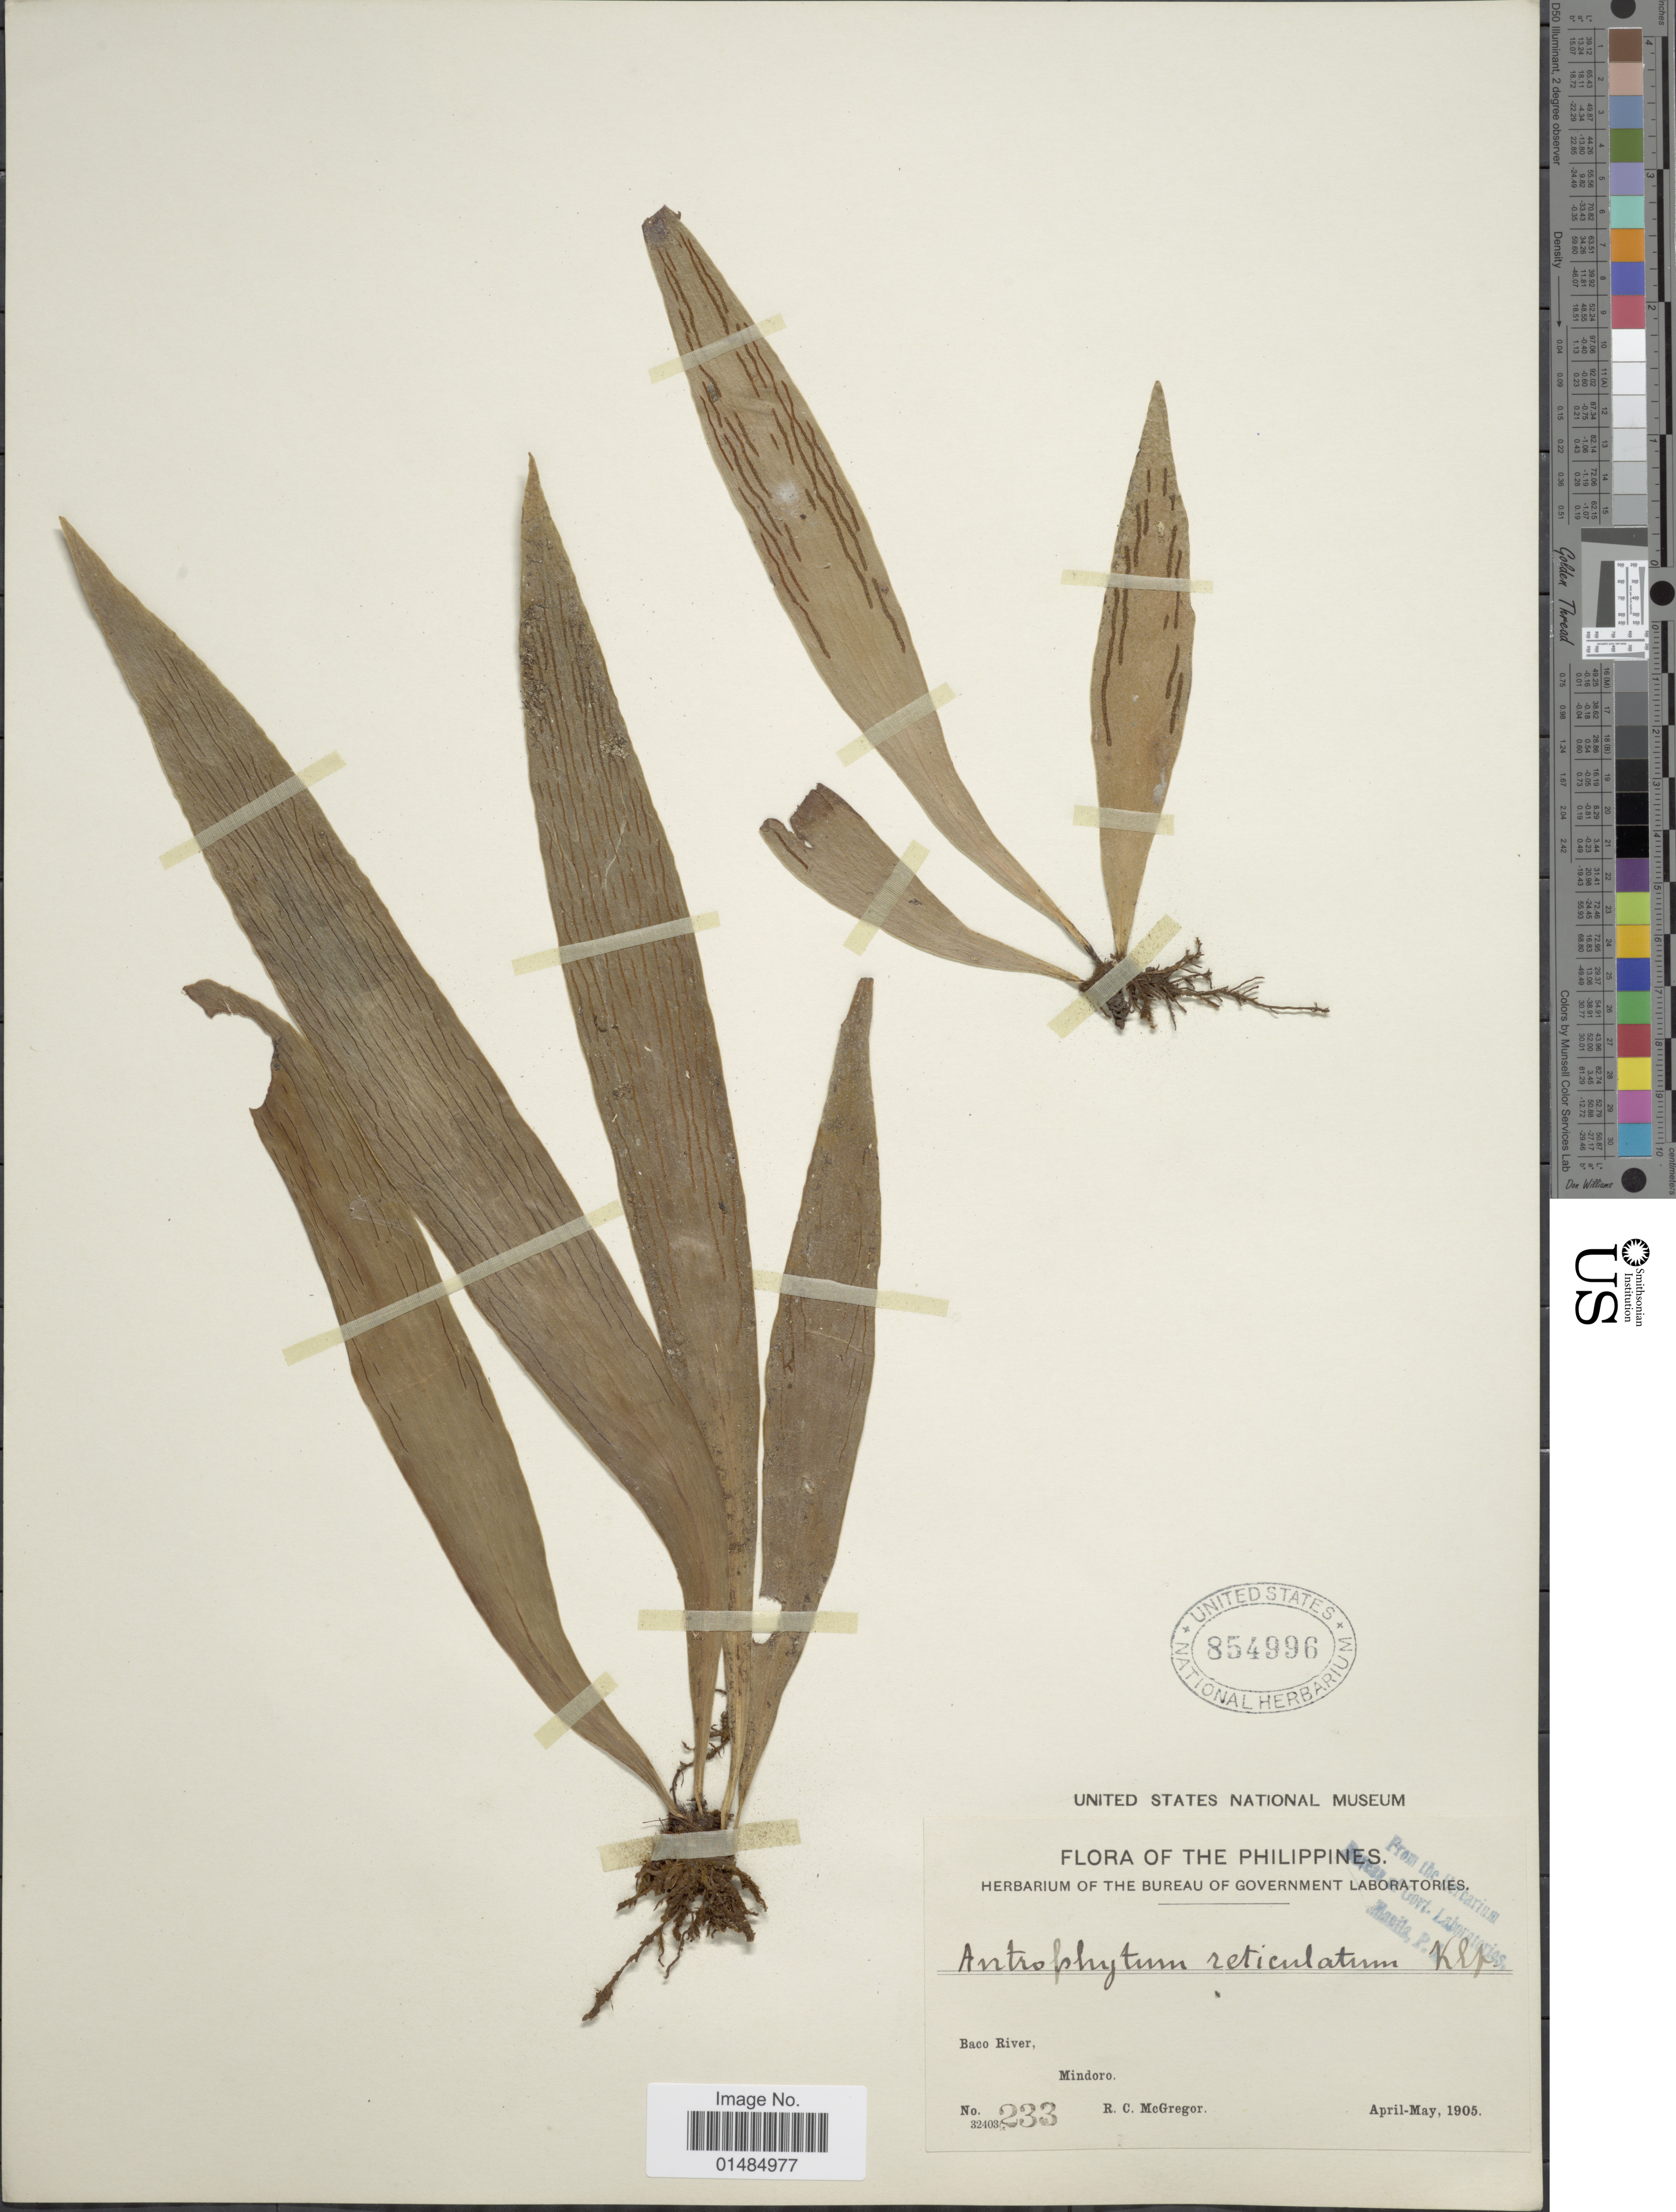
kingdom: Plantae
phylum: Tracheophyta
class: Polypodiopsida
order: Polypodiales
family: Pteridaceae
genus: Antrophyum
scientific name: Antrophyum reticulatum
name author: (G. Forst.) Kaulf.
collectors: R. C. McGregor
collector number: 233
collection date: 1905-04/1905-05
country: Philippines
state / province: Mimaropa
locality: The Philippines, Baco River, Mindoro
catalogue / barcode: US 854996